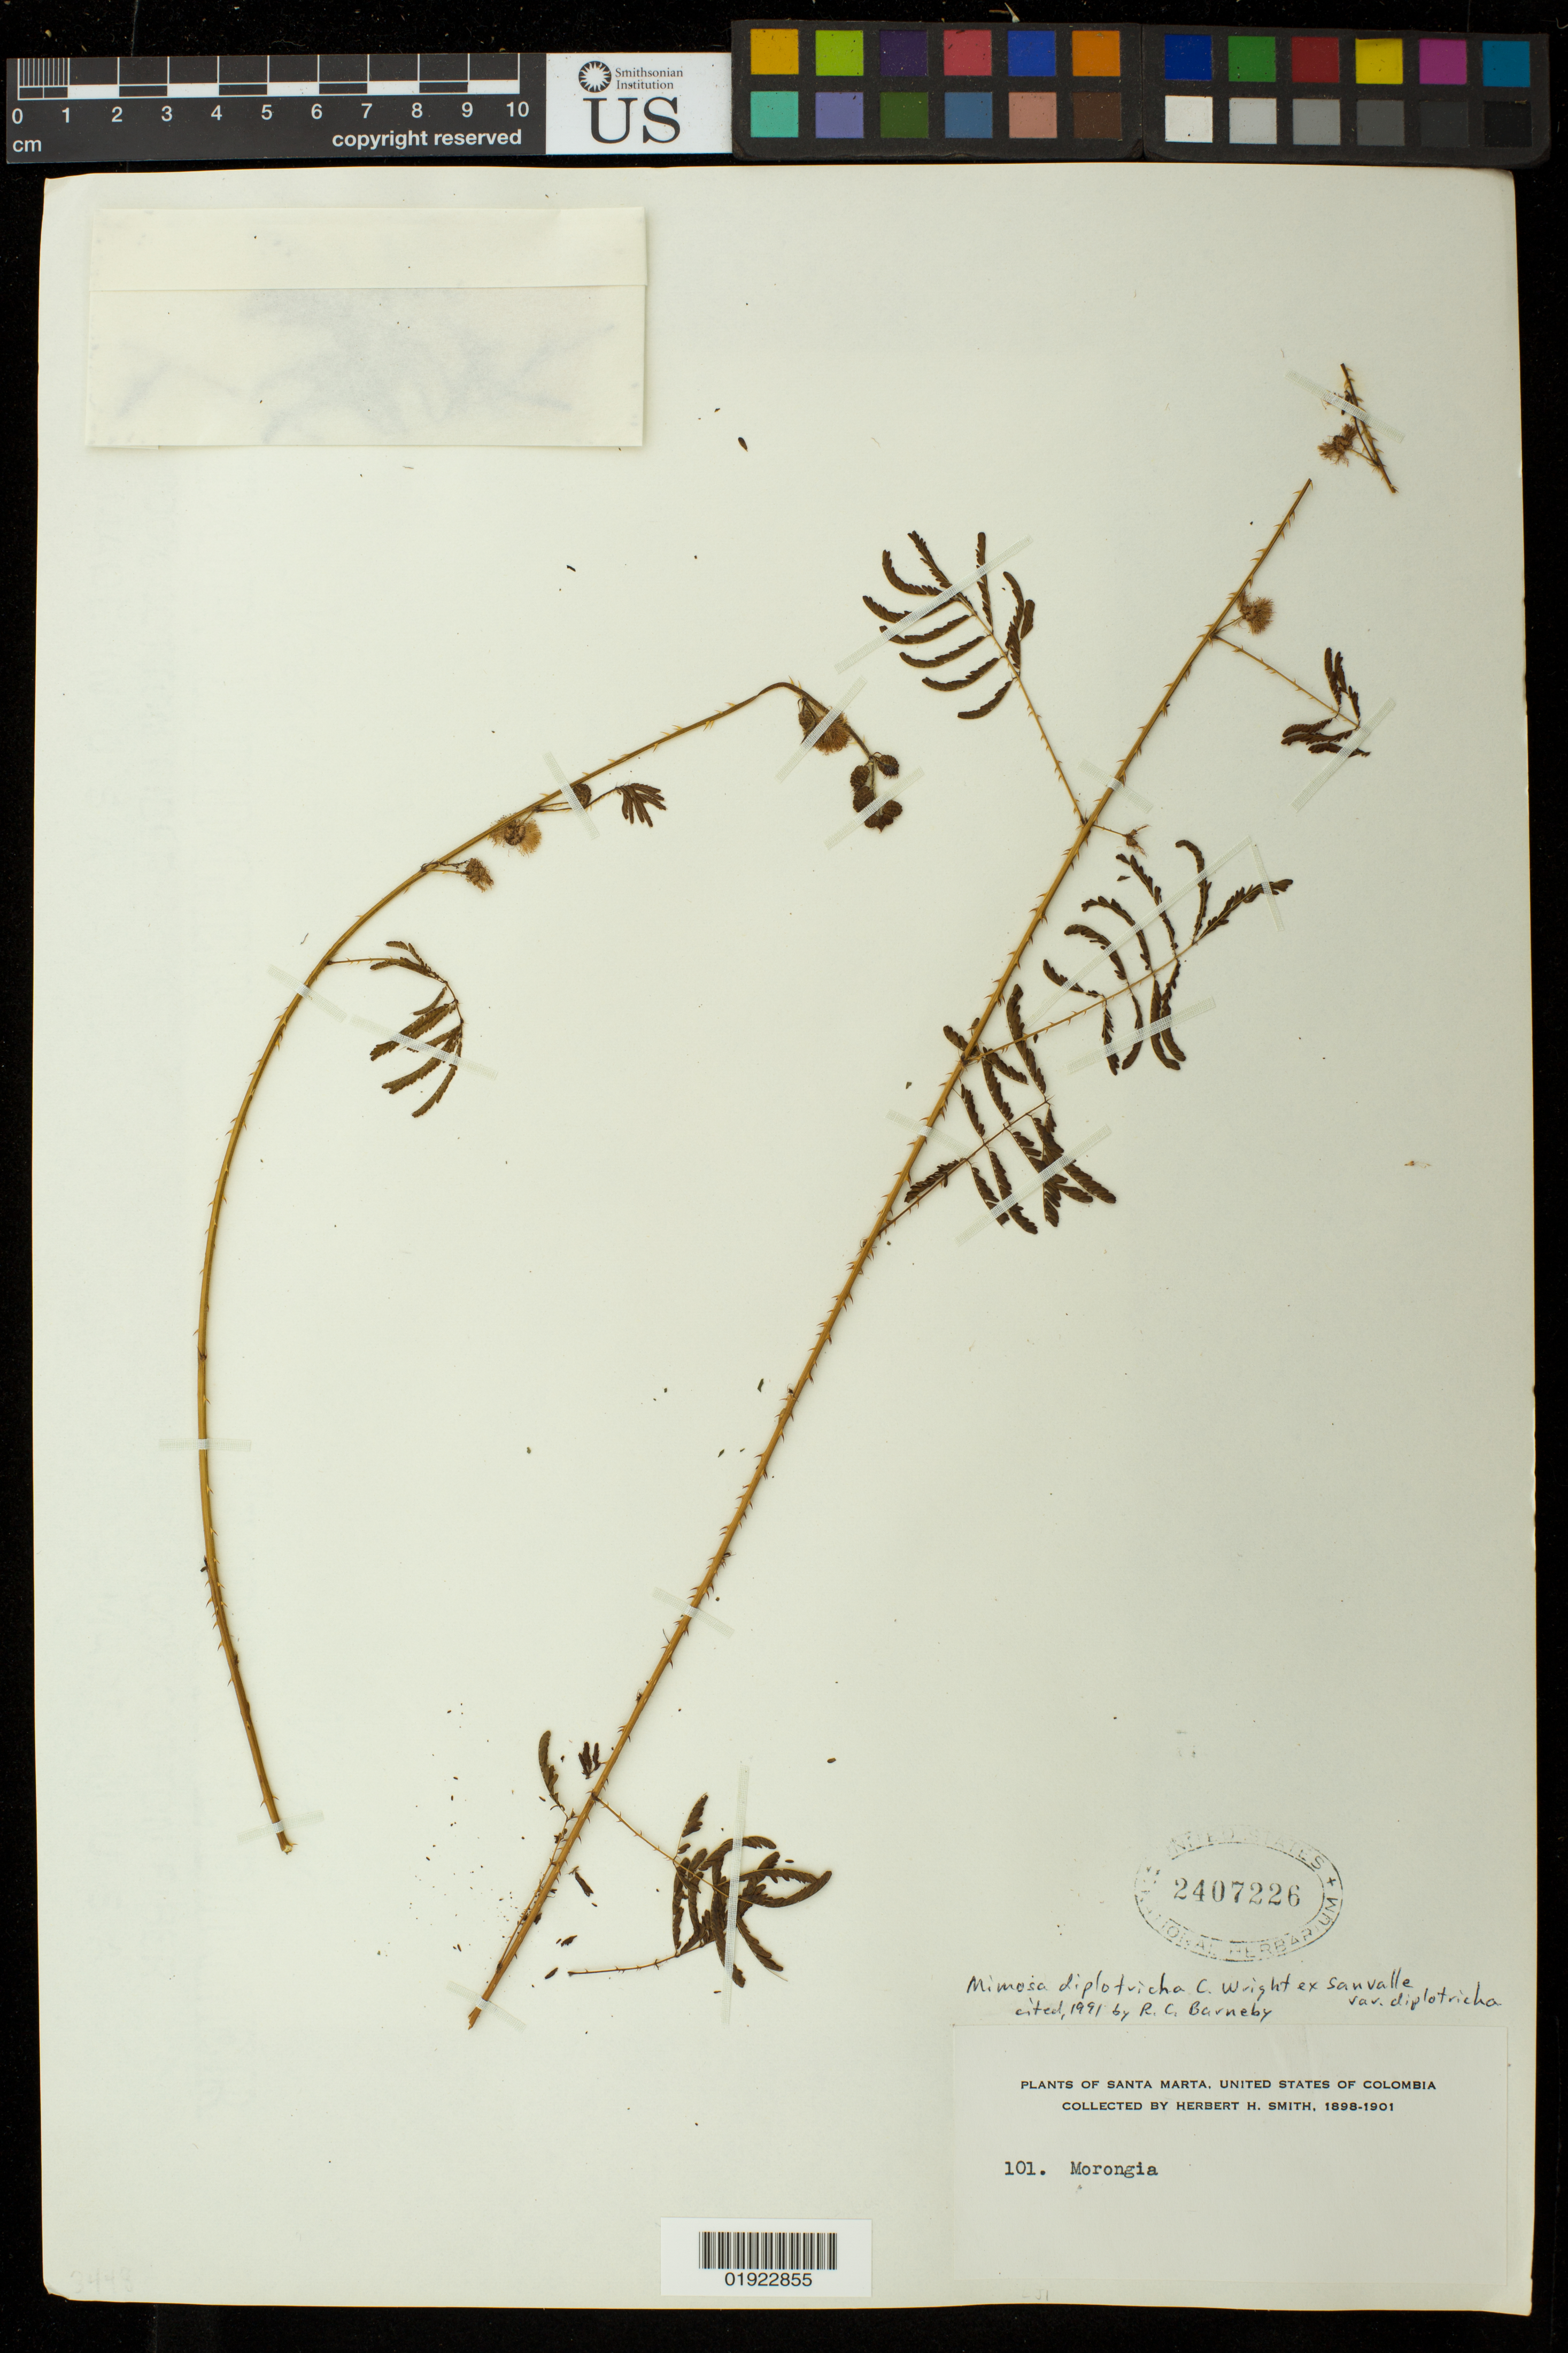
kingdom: Plantae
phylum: Tracheophyta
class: Magnoliopsida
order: Fabales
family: Fabaceae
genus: Mimosa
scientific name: Mimosa diplotricha var. diplotricha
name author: C. Wright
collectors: Herbert H. Smith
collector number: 101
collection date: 1898/1901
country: Colombia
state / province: Magdalena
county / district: Santa Marta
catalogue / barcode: US 2407226